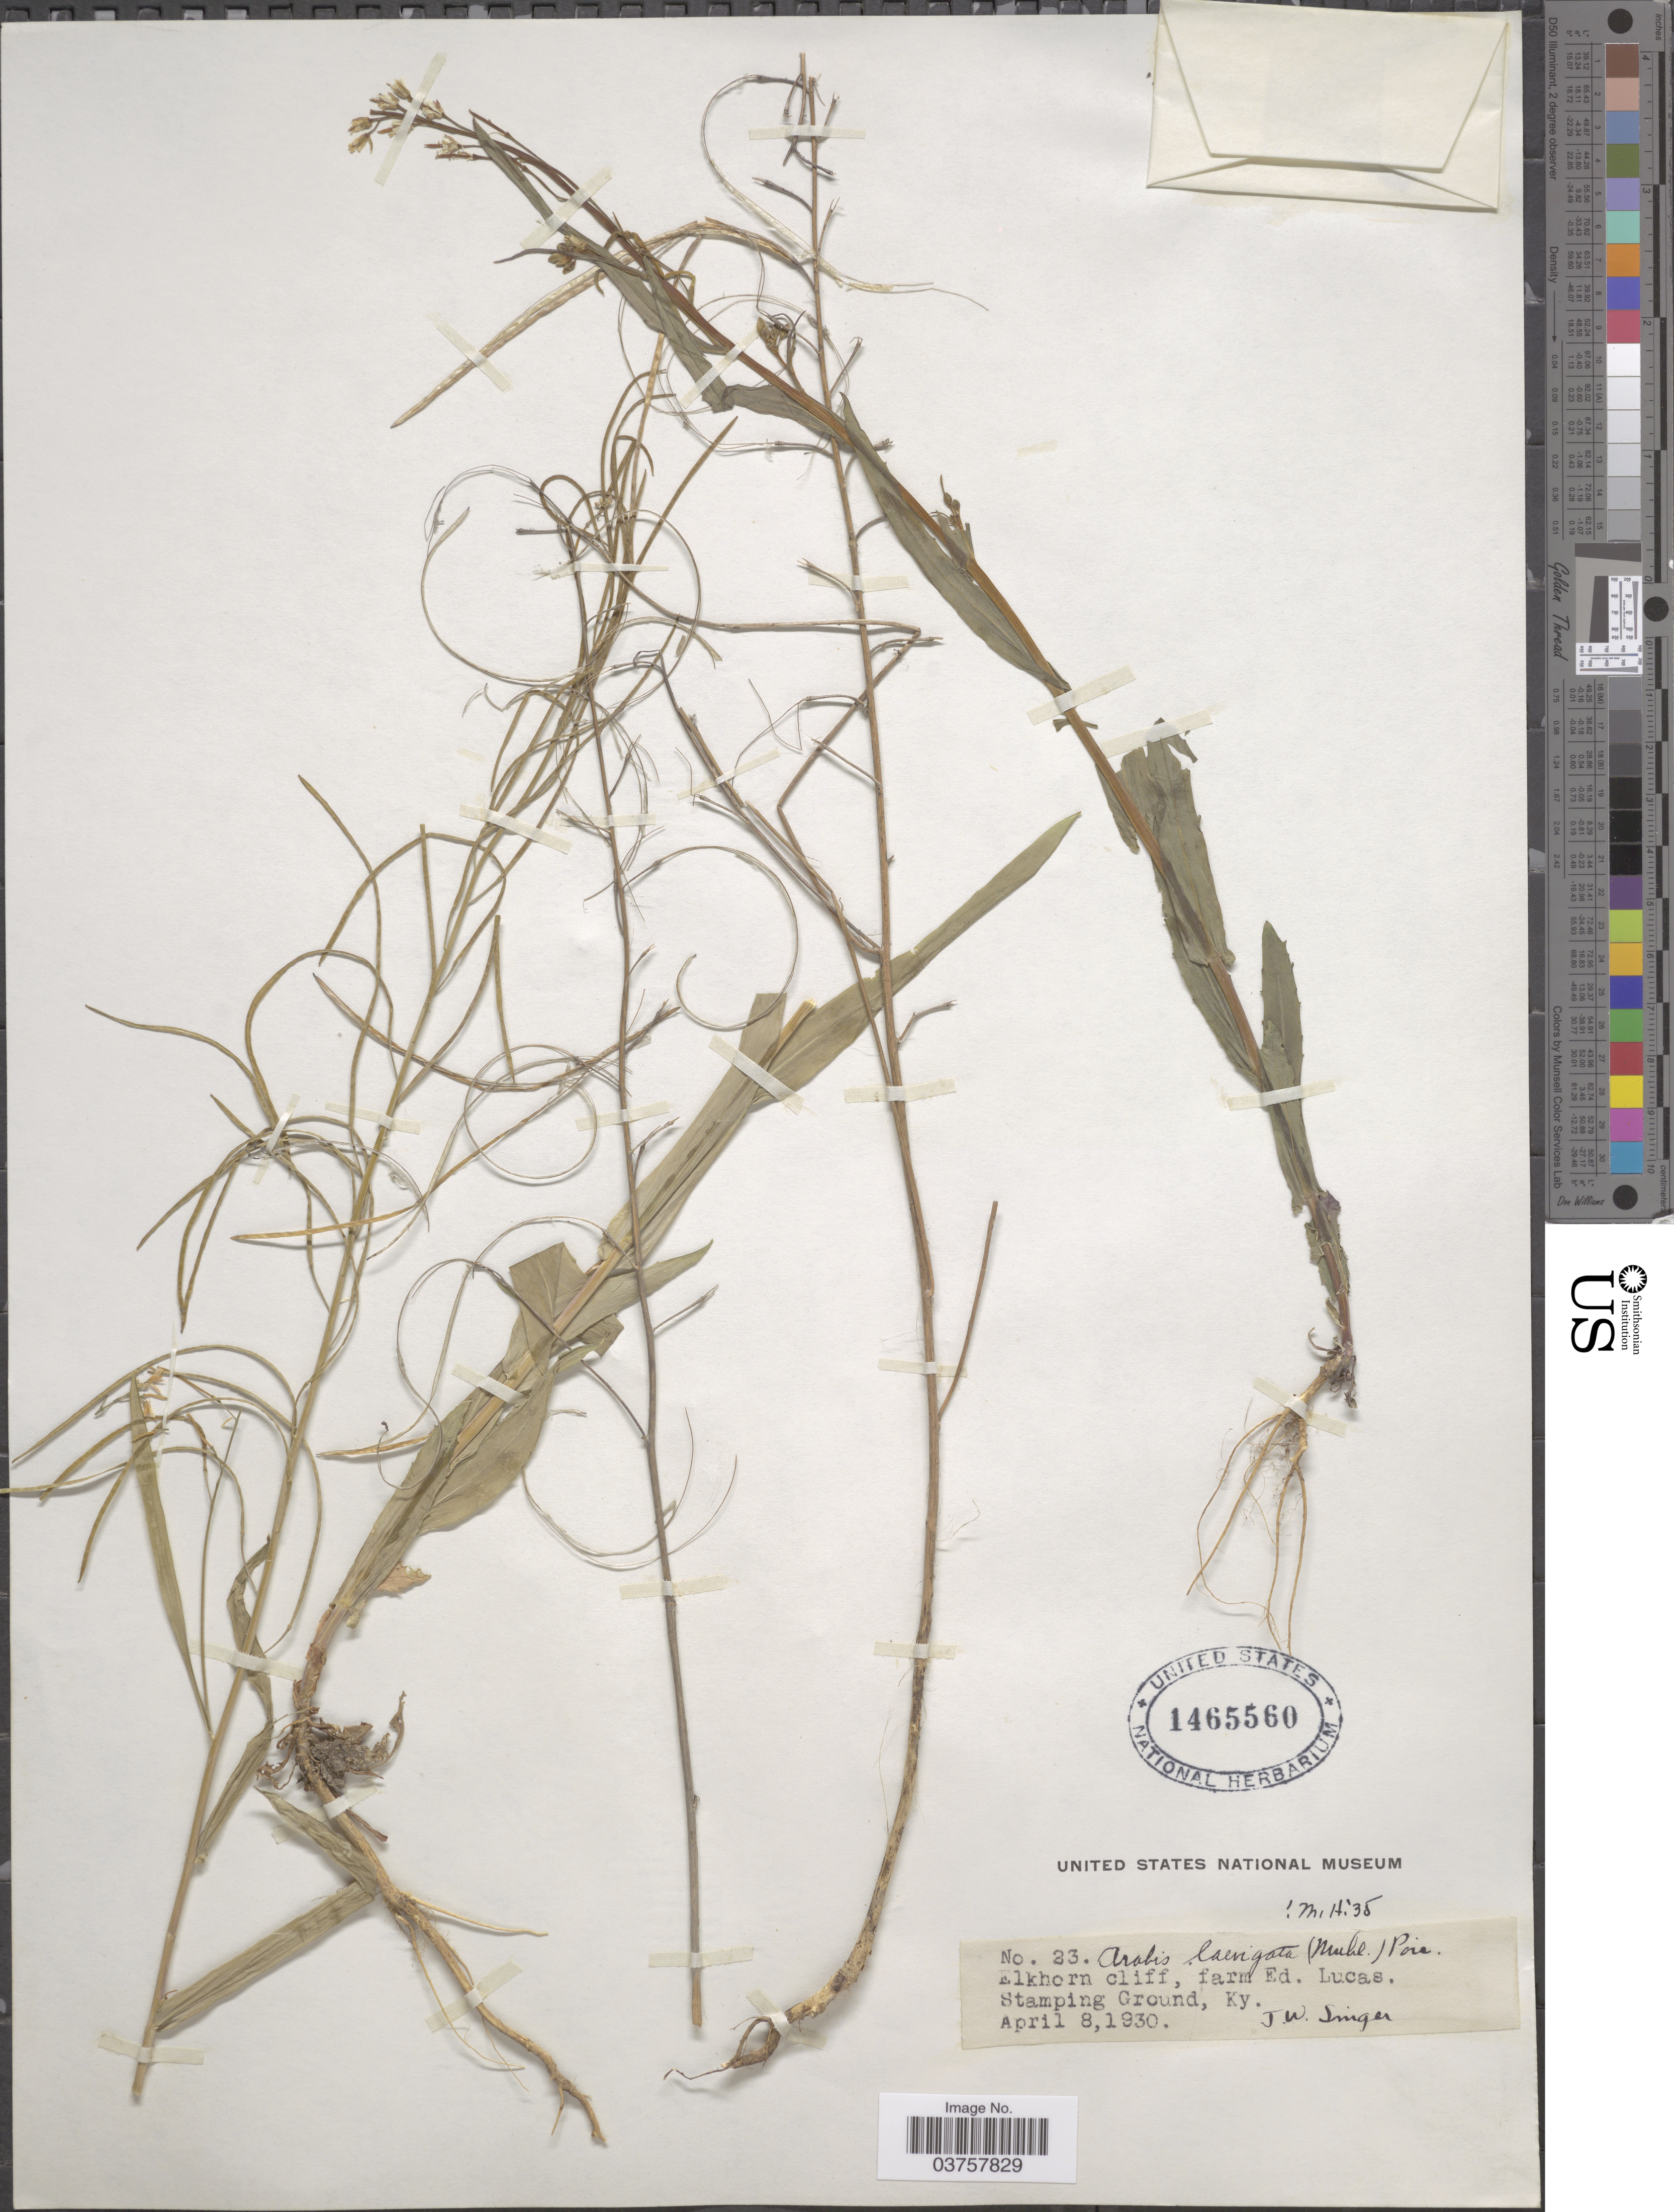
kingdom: Plantae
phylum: Tracheophyta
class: Magnoliopsida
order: Brassicales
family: Brassicaceae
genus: Arabis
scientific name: Arabis laevigata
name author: (Muhl. ex Willd.) Poir.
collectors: J. EW. Singer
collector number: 33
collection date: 1930-04-08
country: United States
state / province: Kentucky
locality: Elkhorn cliff, farm Ed. Lucas.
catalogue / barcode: US 1465560